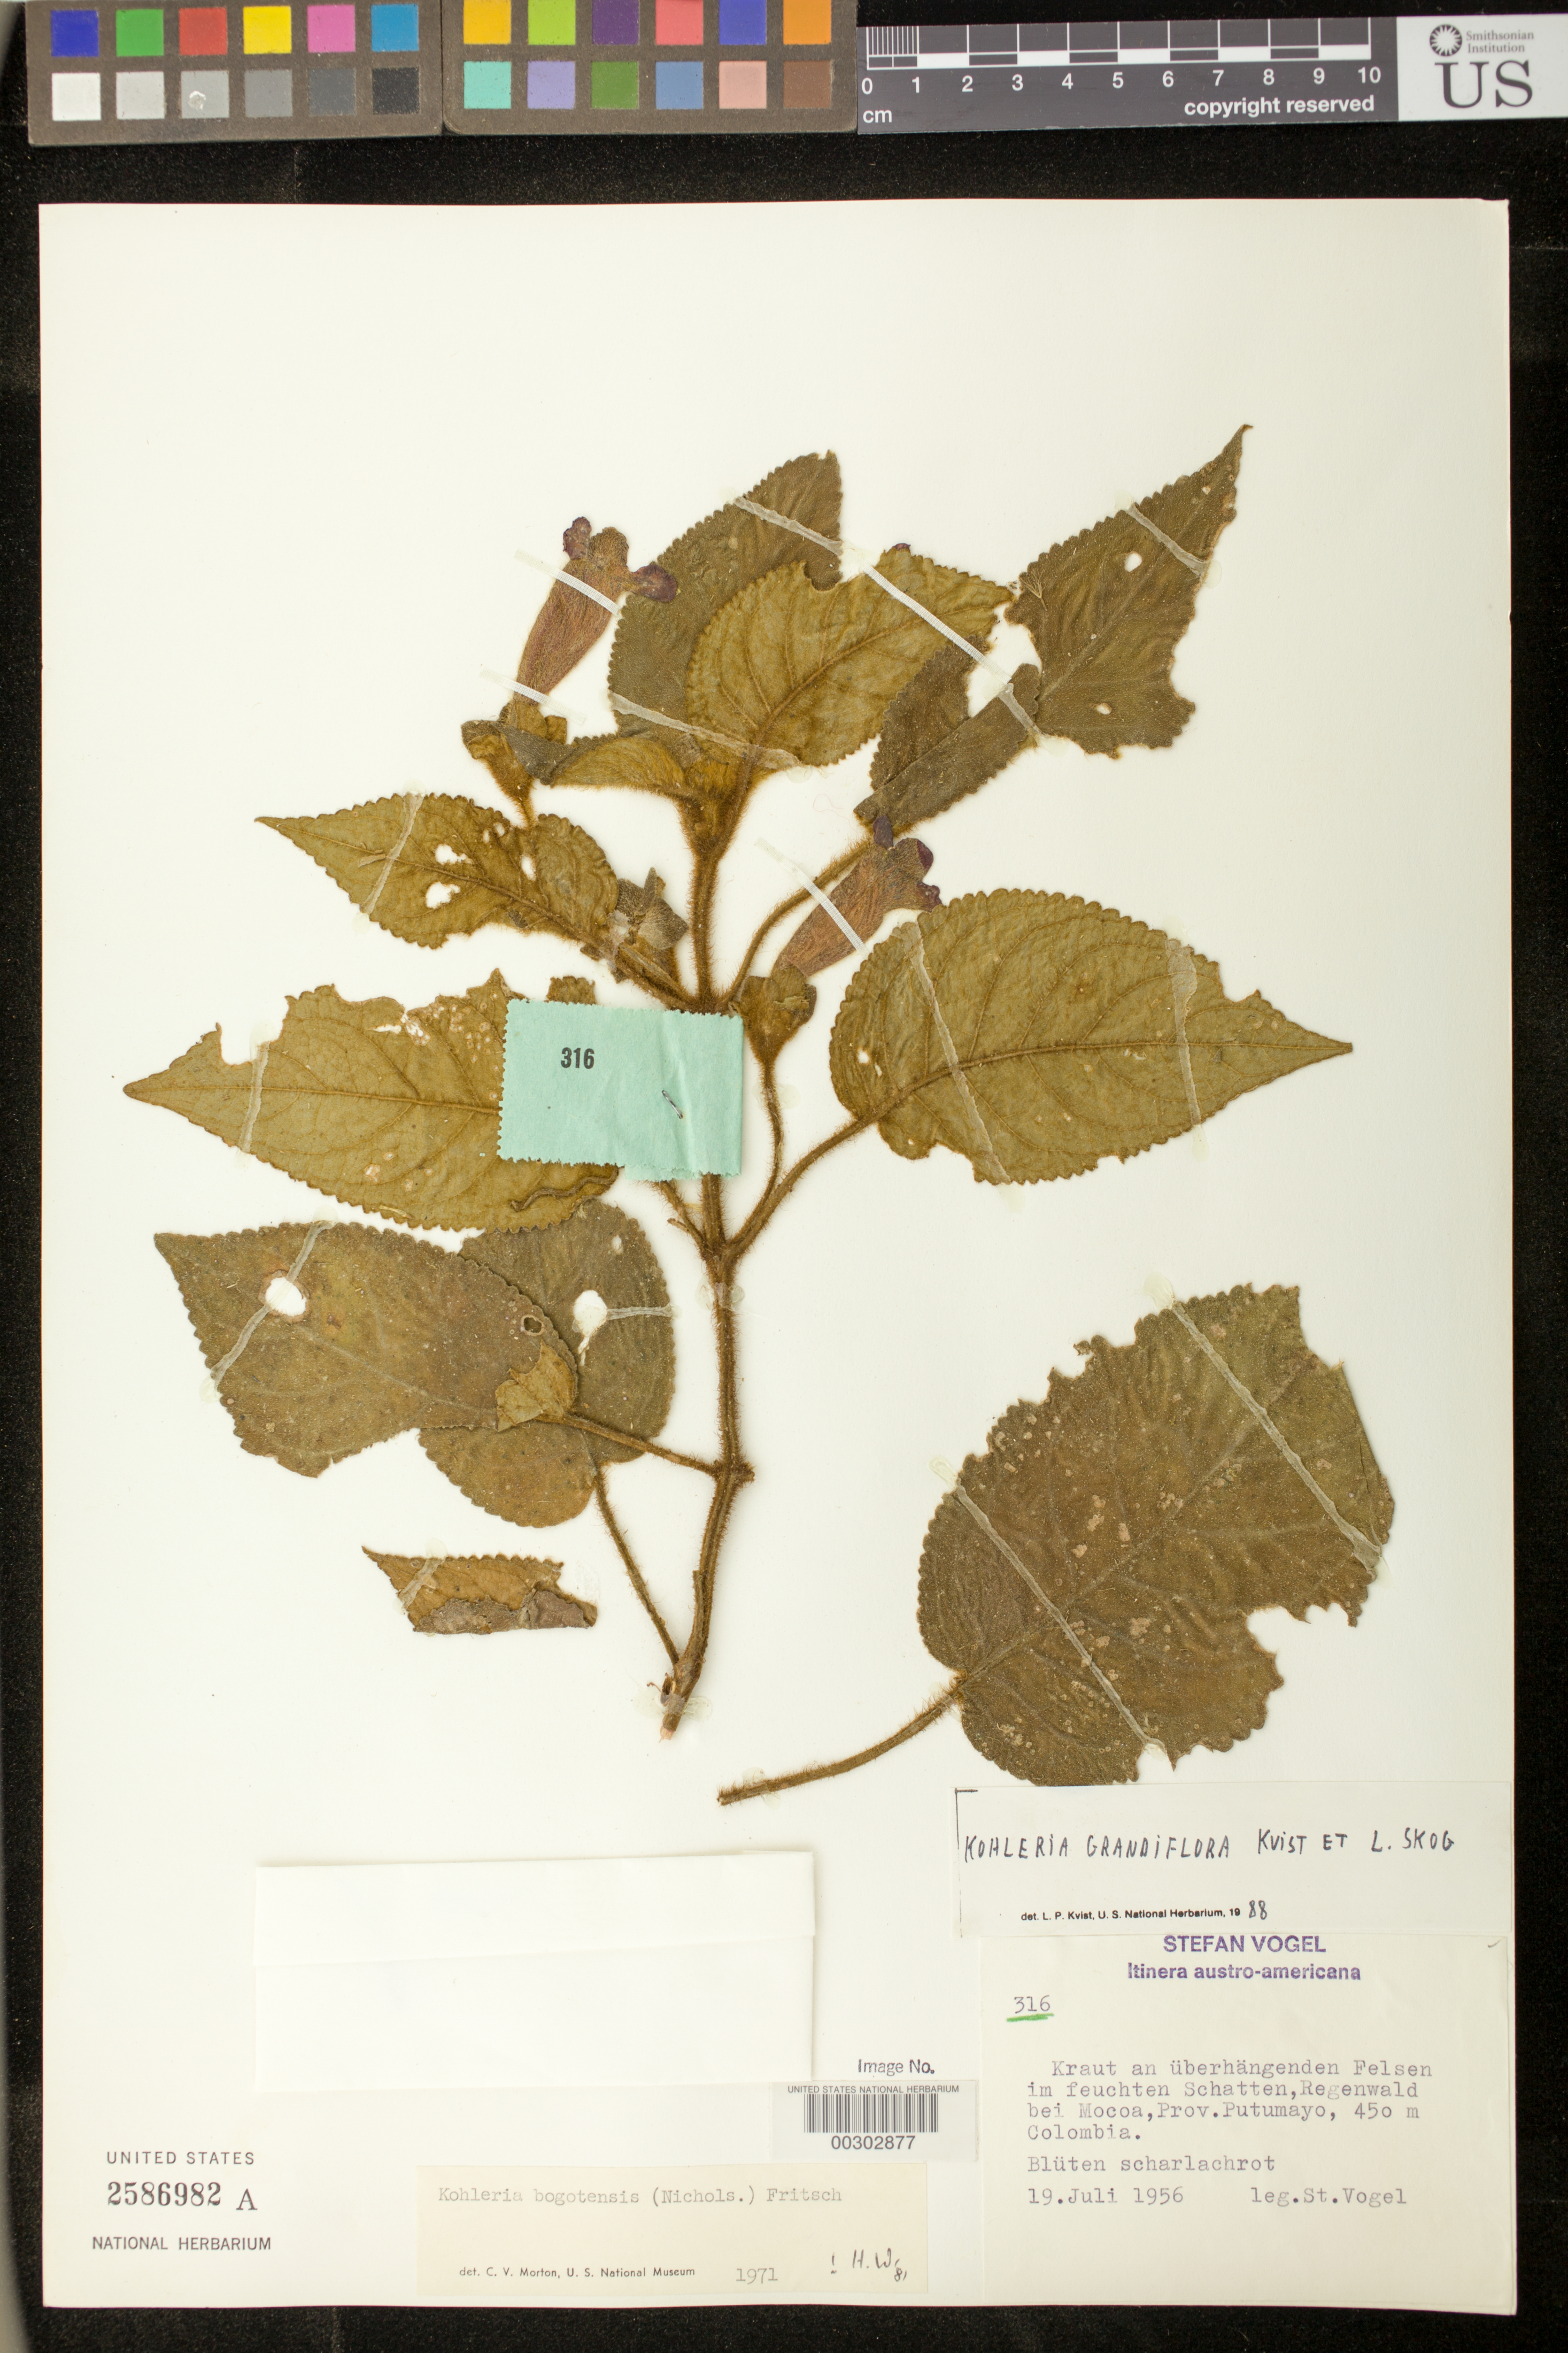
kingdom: Plantae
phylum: Tracheophyta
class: Magnoliopsida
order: Lamiales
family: Gesneriaceae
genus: Kohleria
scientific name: Kohleria grandiflora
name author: L.P. Kvist & L.E. Skog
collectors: S. Vogel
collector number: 316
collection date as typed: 19 Jul 1956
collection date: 1956-07-19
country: Colombia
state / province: Putumayo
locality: By Mocoa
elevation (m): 450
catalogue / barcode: US 2586982A